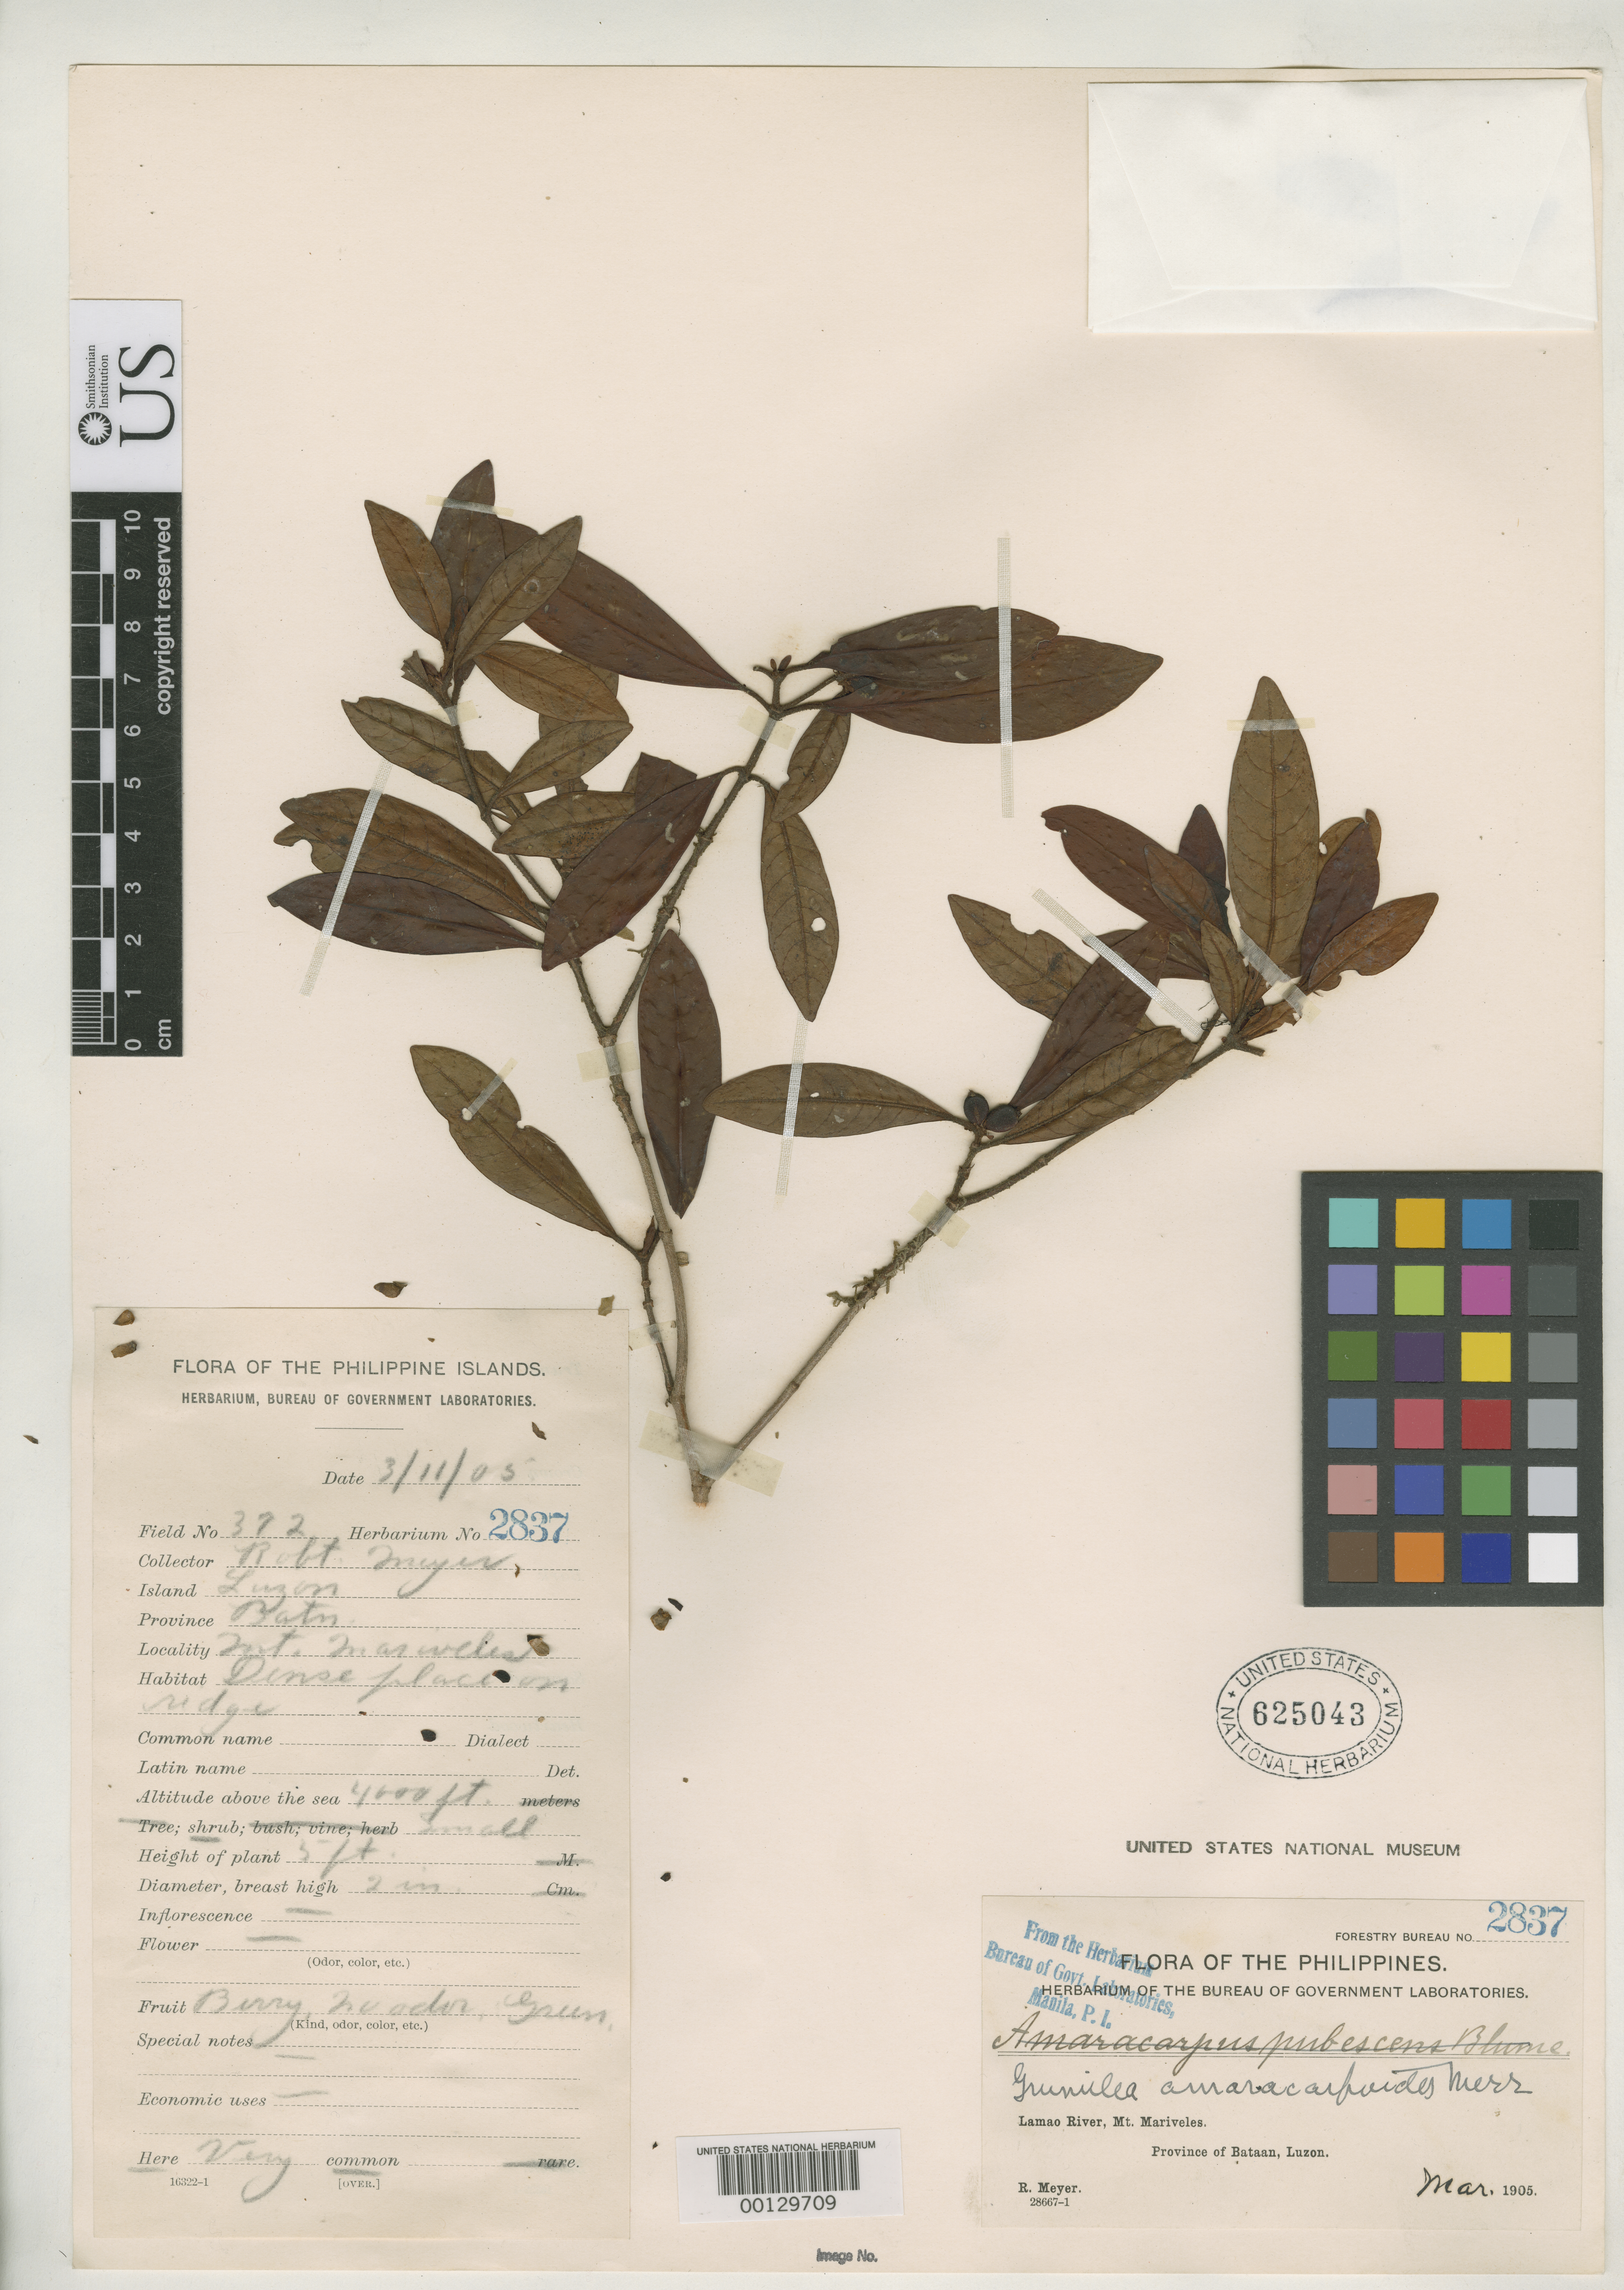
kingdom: Plantae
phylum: Tracheophyta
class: Magnoliopsida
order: Gentianales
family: Rubiaceae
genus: Grumilea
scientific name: Grumilea amaracarpoides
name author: Merr.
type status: Isotype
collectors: R. Meyer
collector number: For. Bur. 2837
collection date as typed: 11 Mar 1905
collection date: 1905-03-11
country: Philippines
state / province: Central Luzon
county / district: Bataan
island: Luzon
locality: Lamao River, Mt Mariveles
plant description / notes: Several paratypes at US were annotated by Sohmer (1985) as "syntype" and "lectotype" (apparently ined.) but protologue explicitly designates Meyer [For. Bur.] 2837 as "type".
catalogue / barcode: US 625043